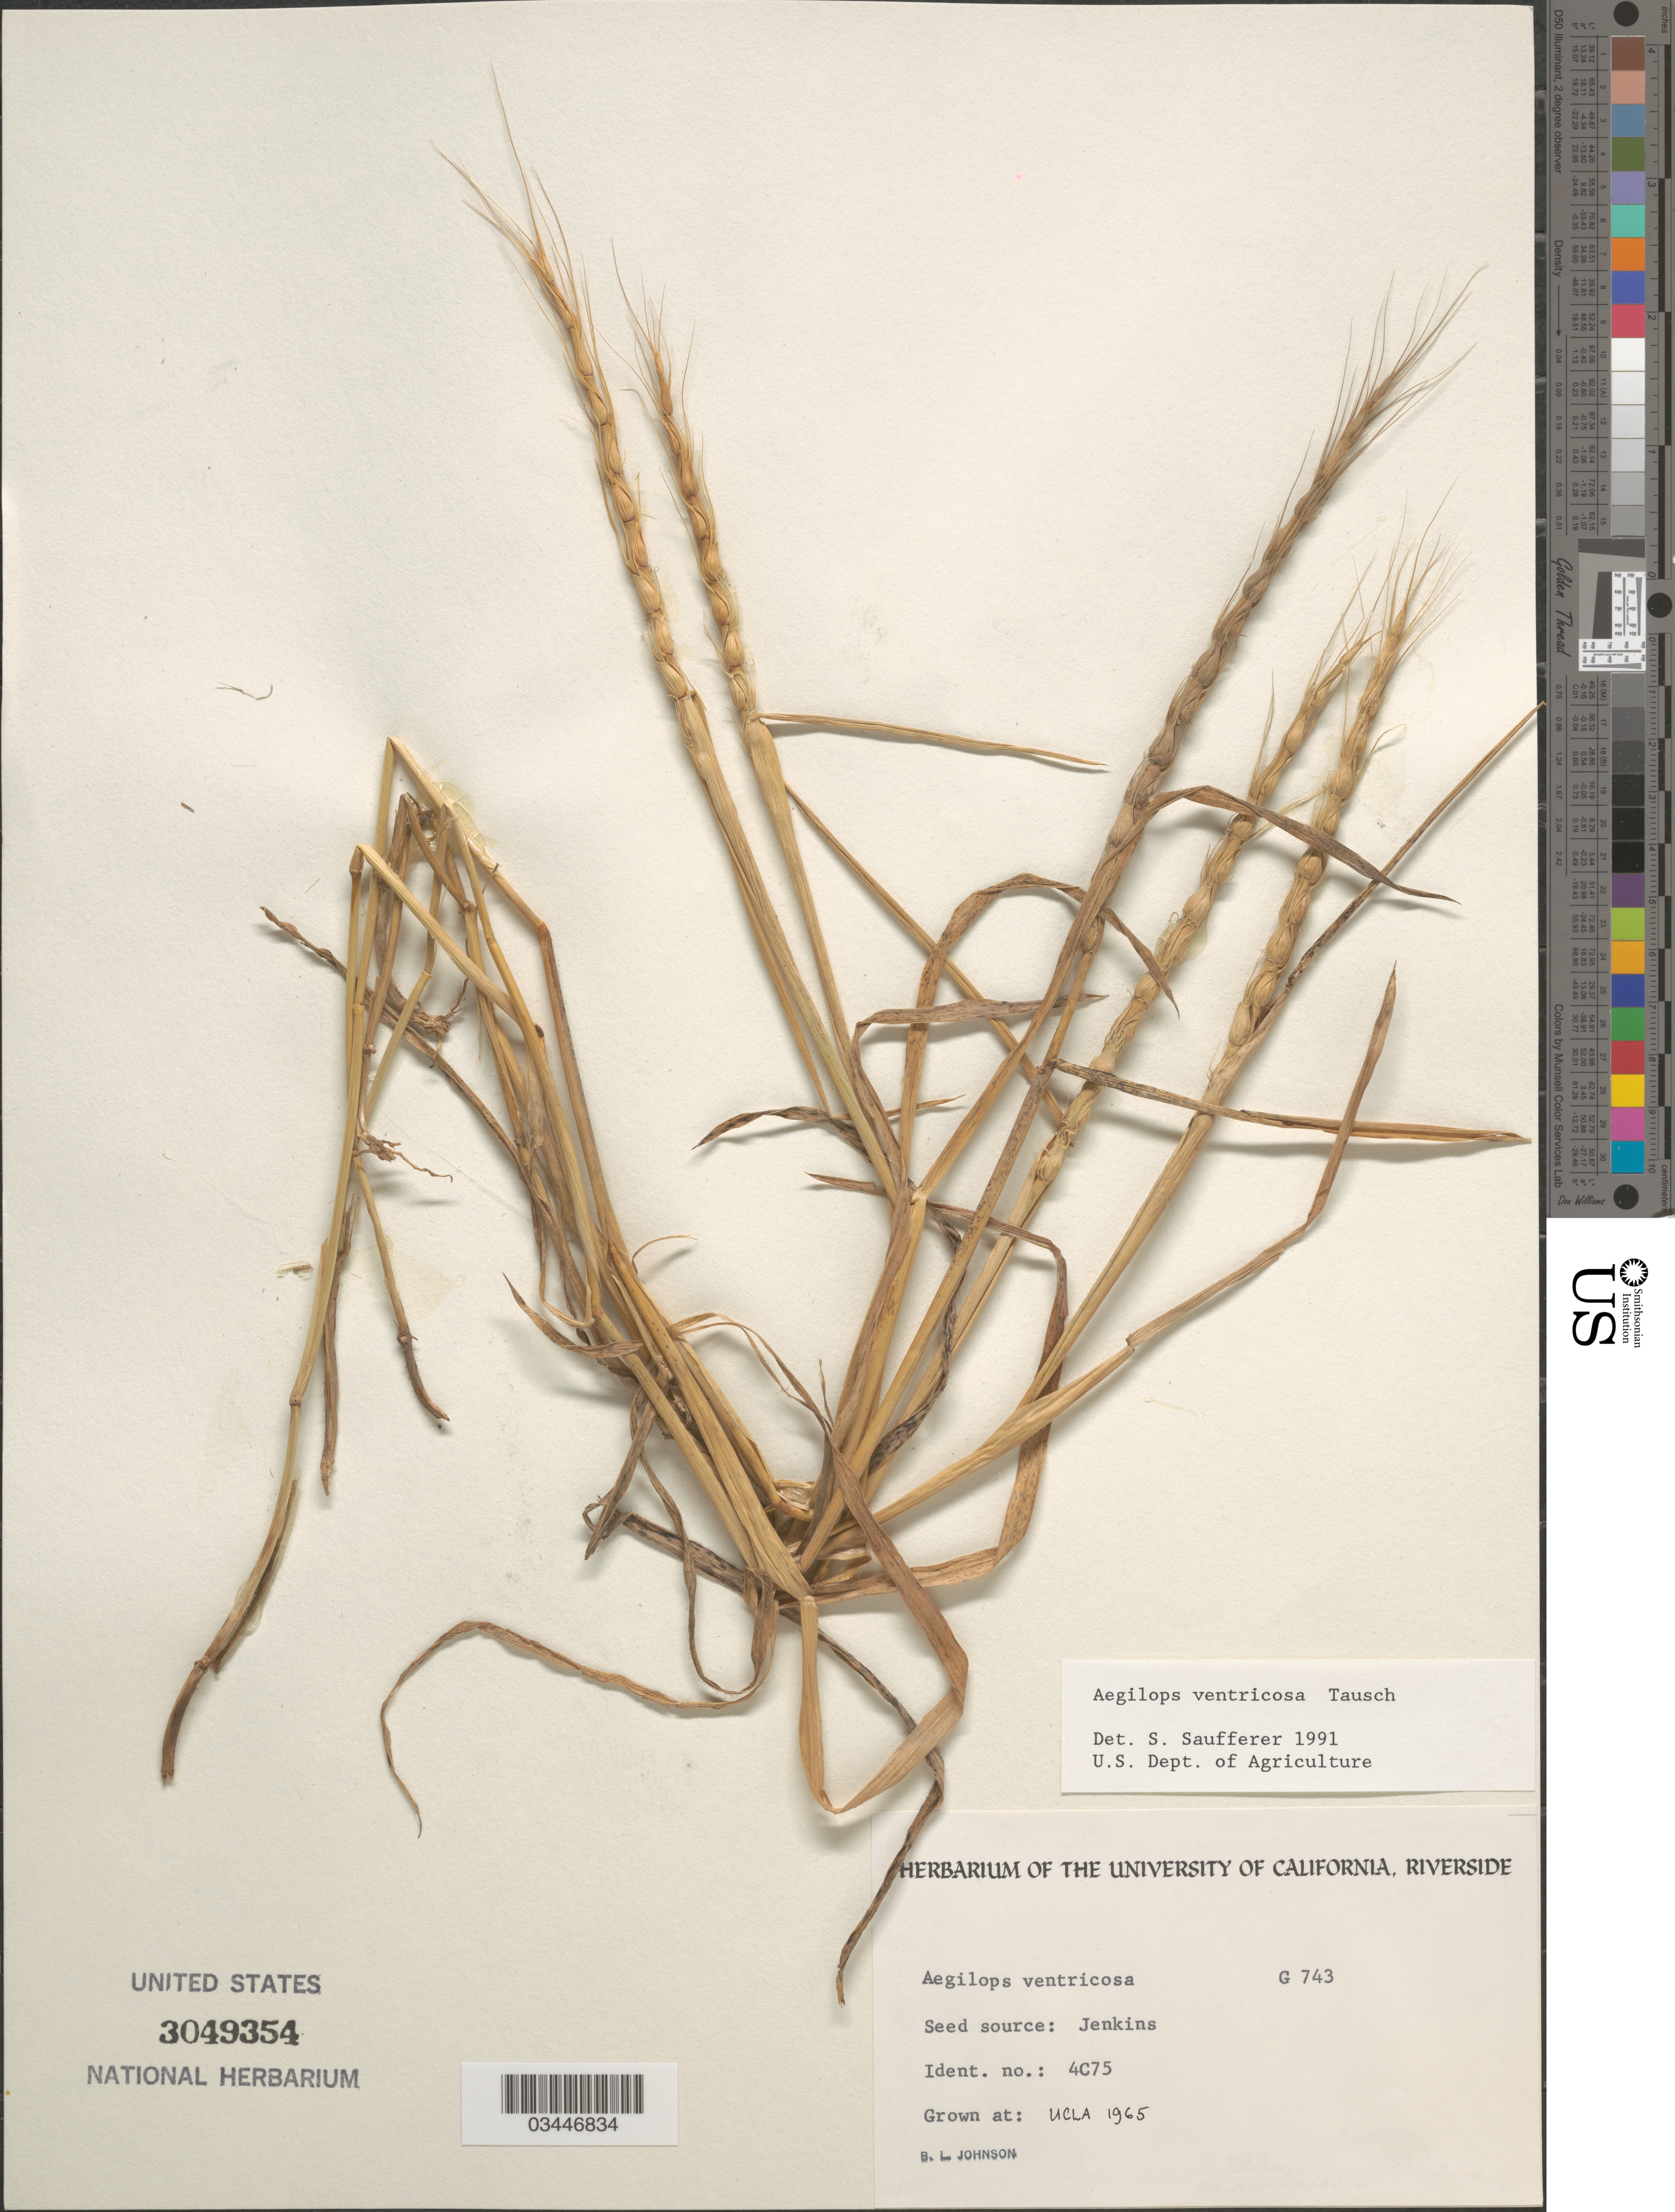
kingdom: Plantae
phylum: Tracheophyta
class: Liliopsida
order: Poales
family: Poaceae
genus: Aegilops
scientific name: Aegilops sp.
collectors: B. Johnson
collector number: G743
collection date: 1965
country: United States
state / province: California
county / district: Los Angeles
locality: UCLA.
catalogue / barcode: US 3049354